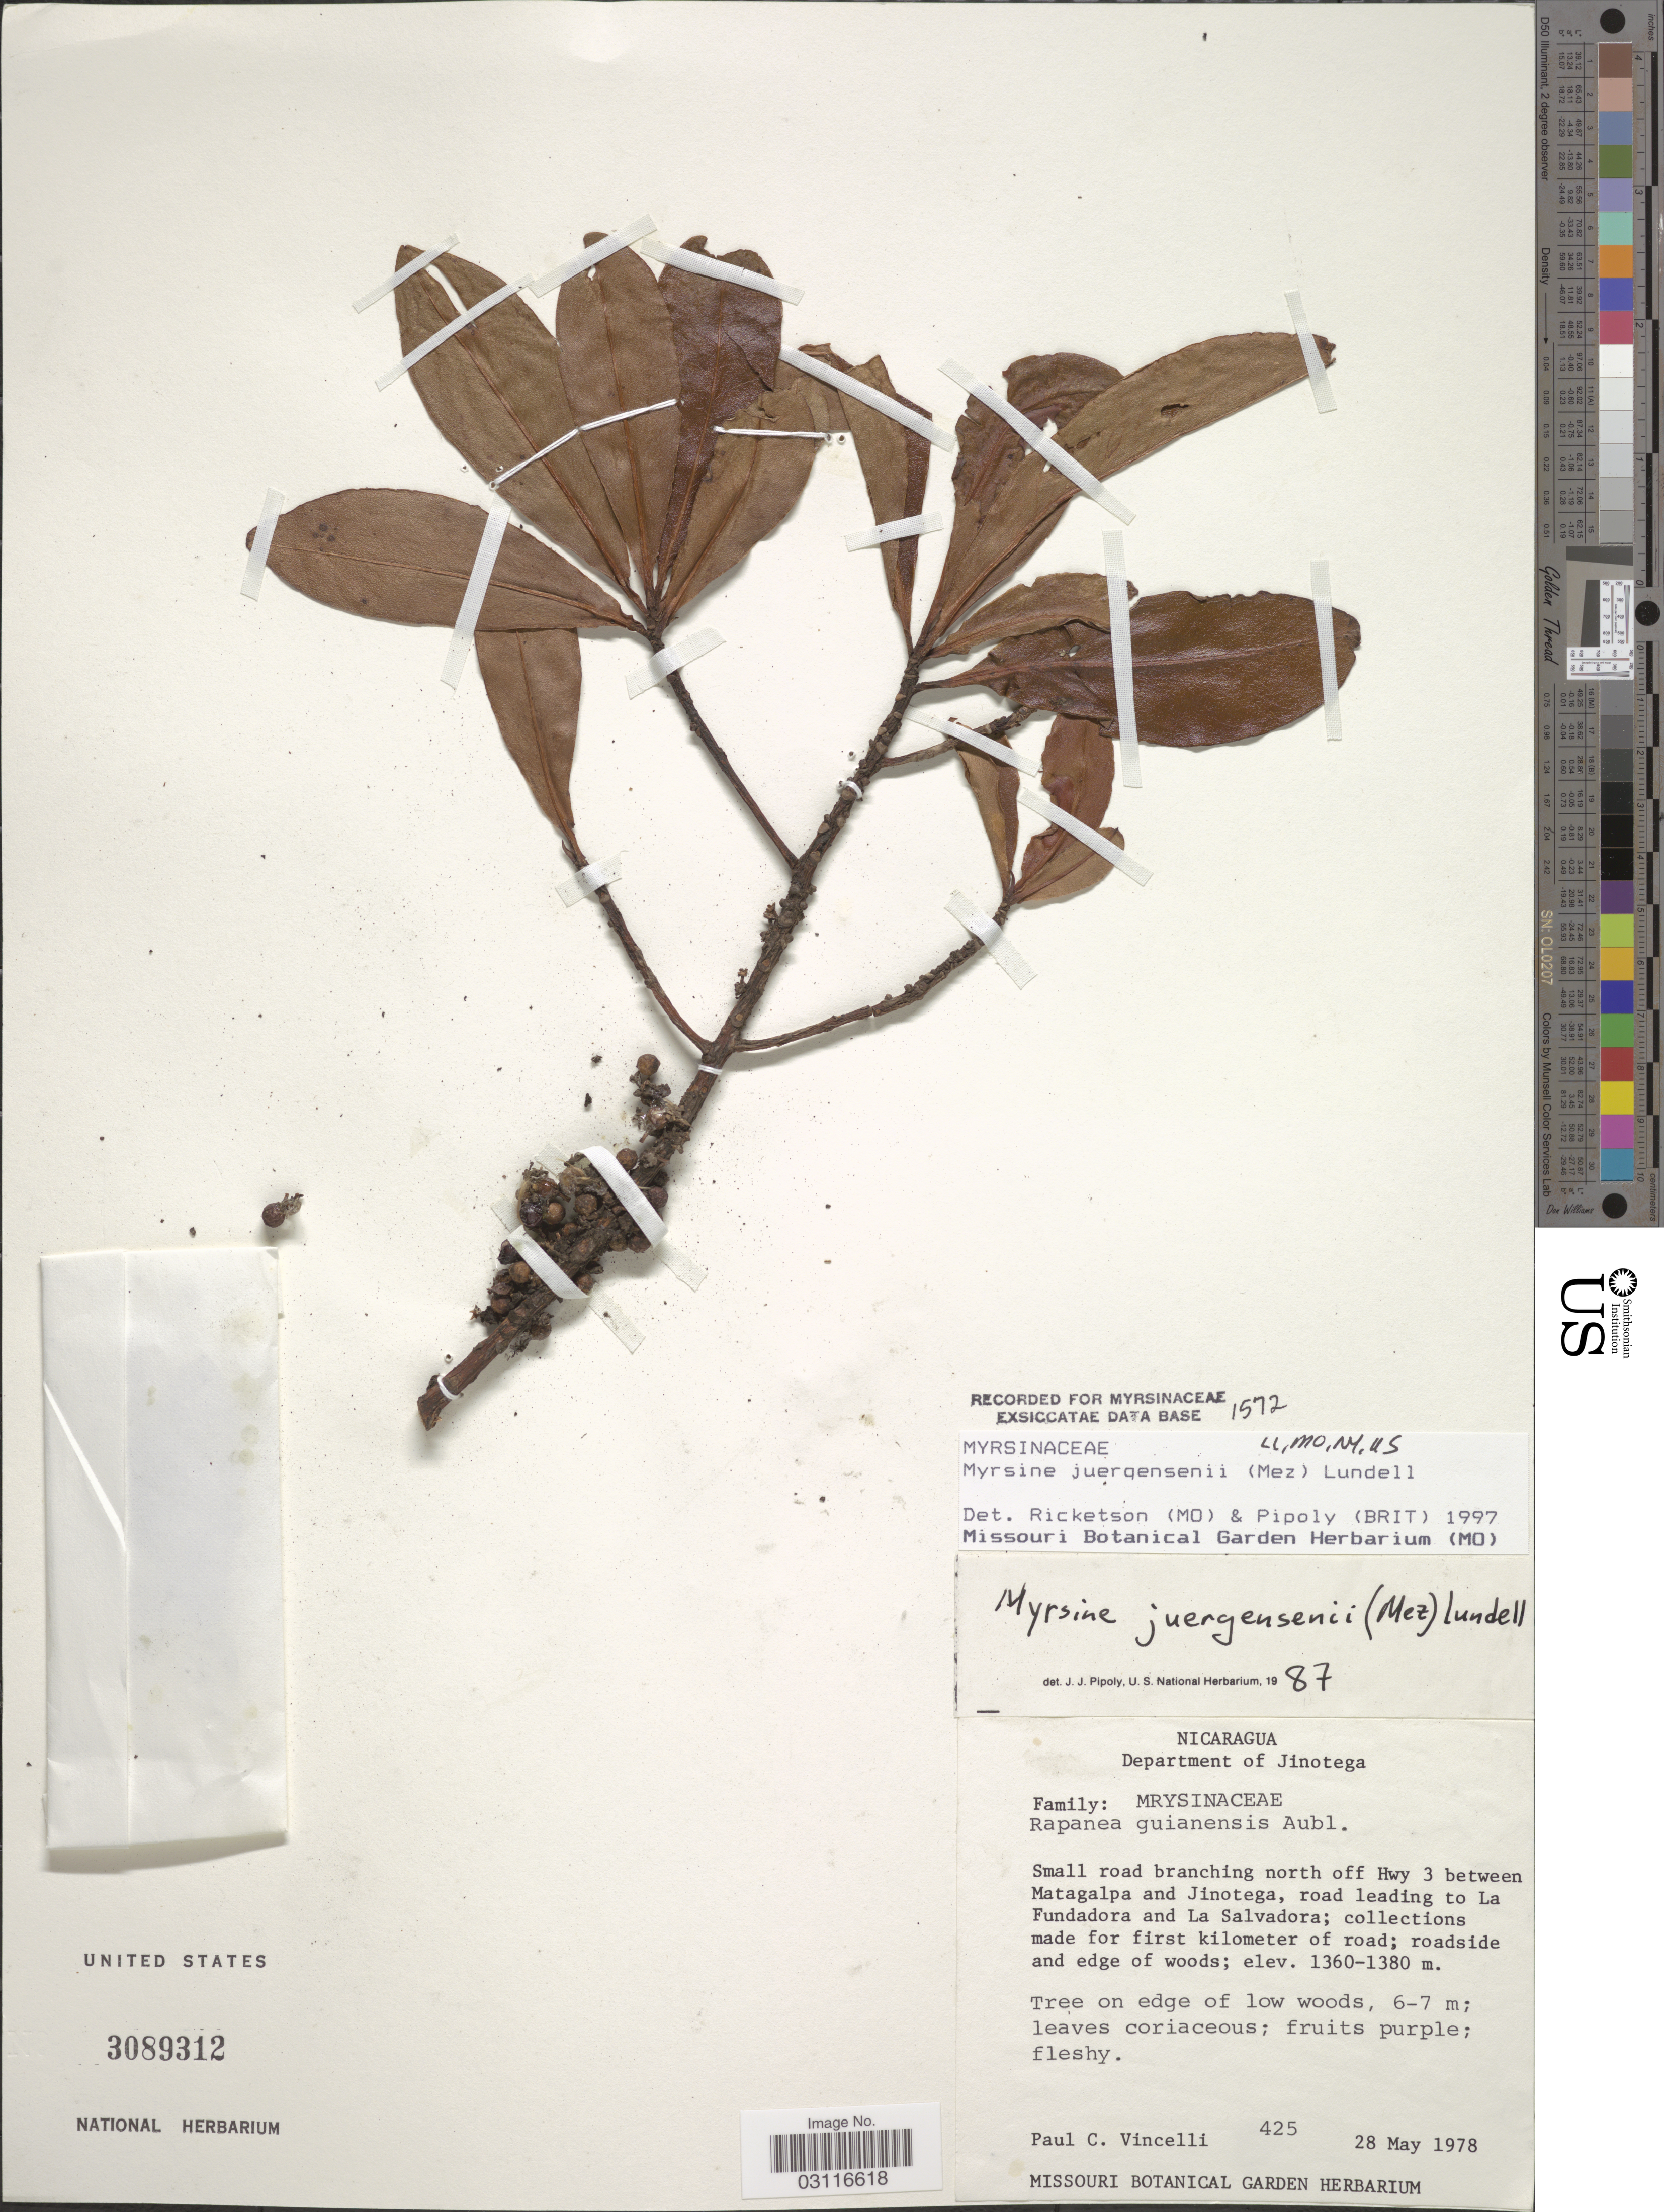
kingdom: Plantae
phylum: Tracheophyta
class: Magnoliopsida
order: Ericales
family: Primulaceae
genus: Myrsine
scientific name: Myrsine juergensenii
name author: (Mez) Lundell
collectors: P. Vincelli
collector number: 425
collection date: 1978-05-28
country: Nicaragua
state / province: Jinotega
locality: Department of Jinotega. Small road branching north off Hwy 3 between Matagalpa and Jinotega, road leading to La Fundadora and La Salvadora; collections made for first kilometer of road.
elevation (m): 1360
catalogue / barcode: US 3089312